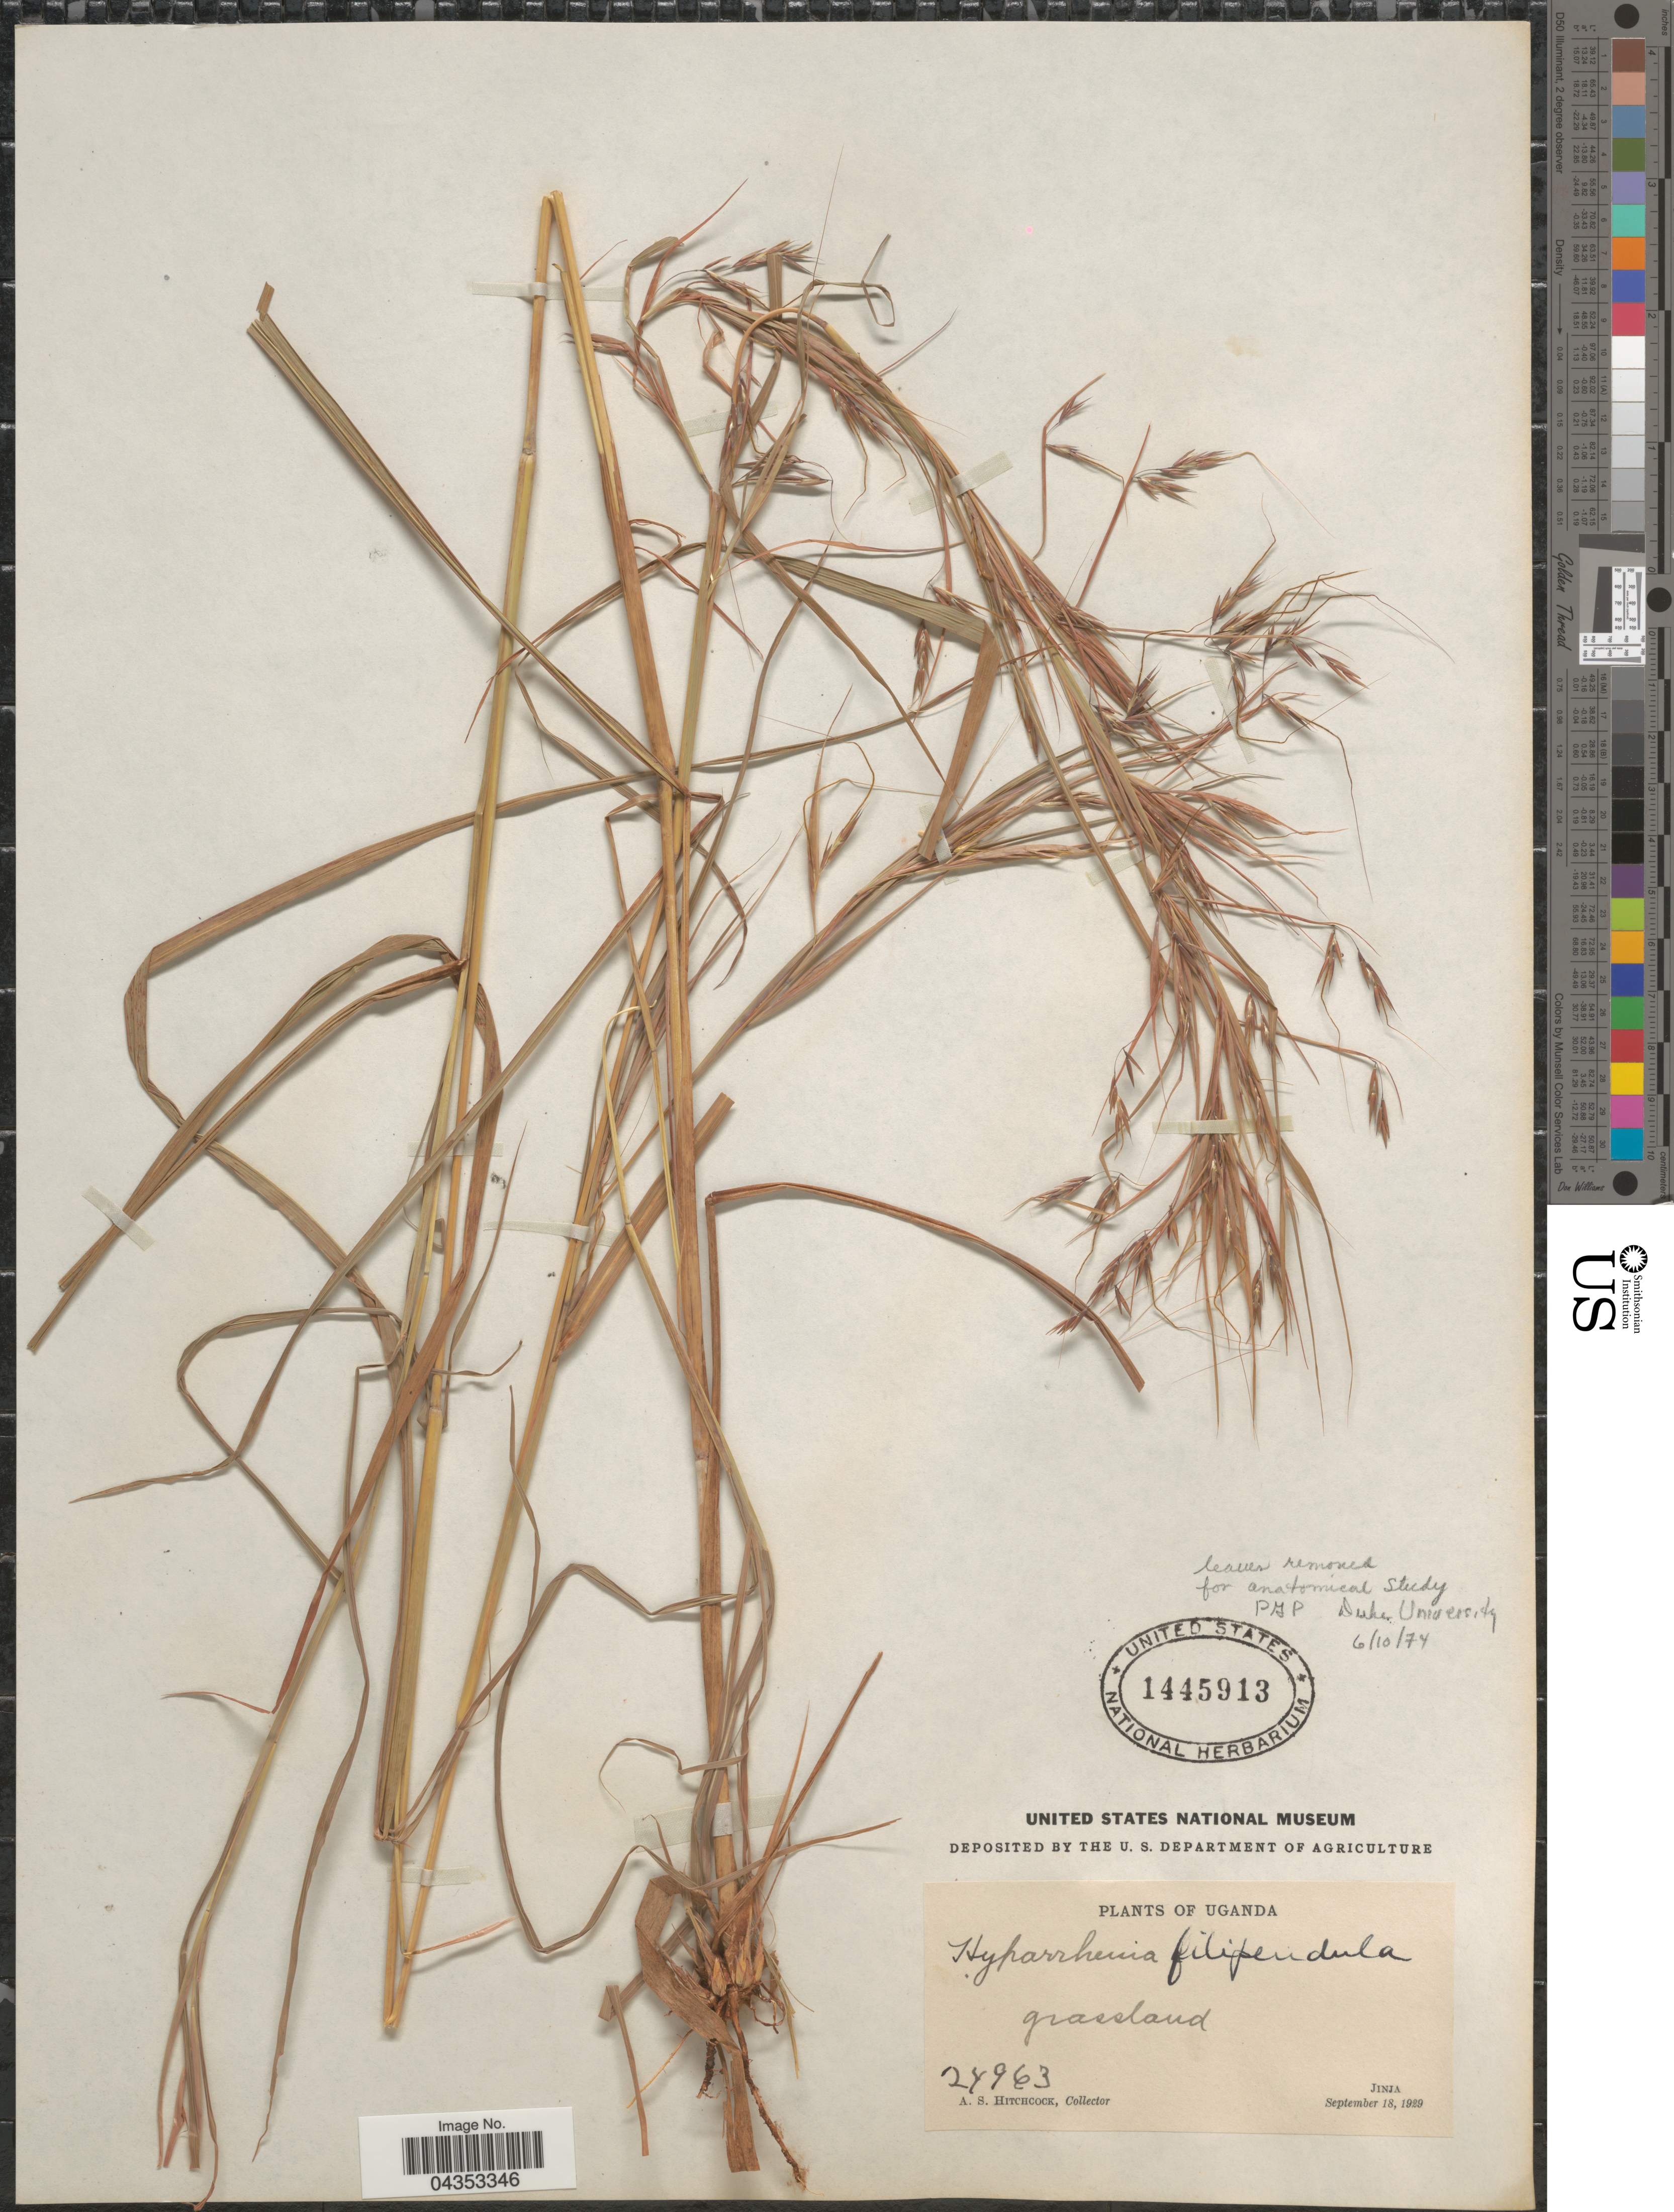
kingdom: Plantae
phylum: Tracheophyta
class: Liliopsida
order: Poales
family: Poaceae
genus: Hyparrhenia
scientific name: Hyparrhenia filipendula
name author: (Hochr.) Stapf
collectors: A. S. Hitchcock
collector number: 24963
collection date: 1929-09-18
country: Uganda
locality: Grassland. Jinja.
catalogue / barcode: US 1445913